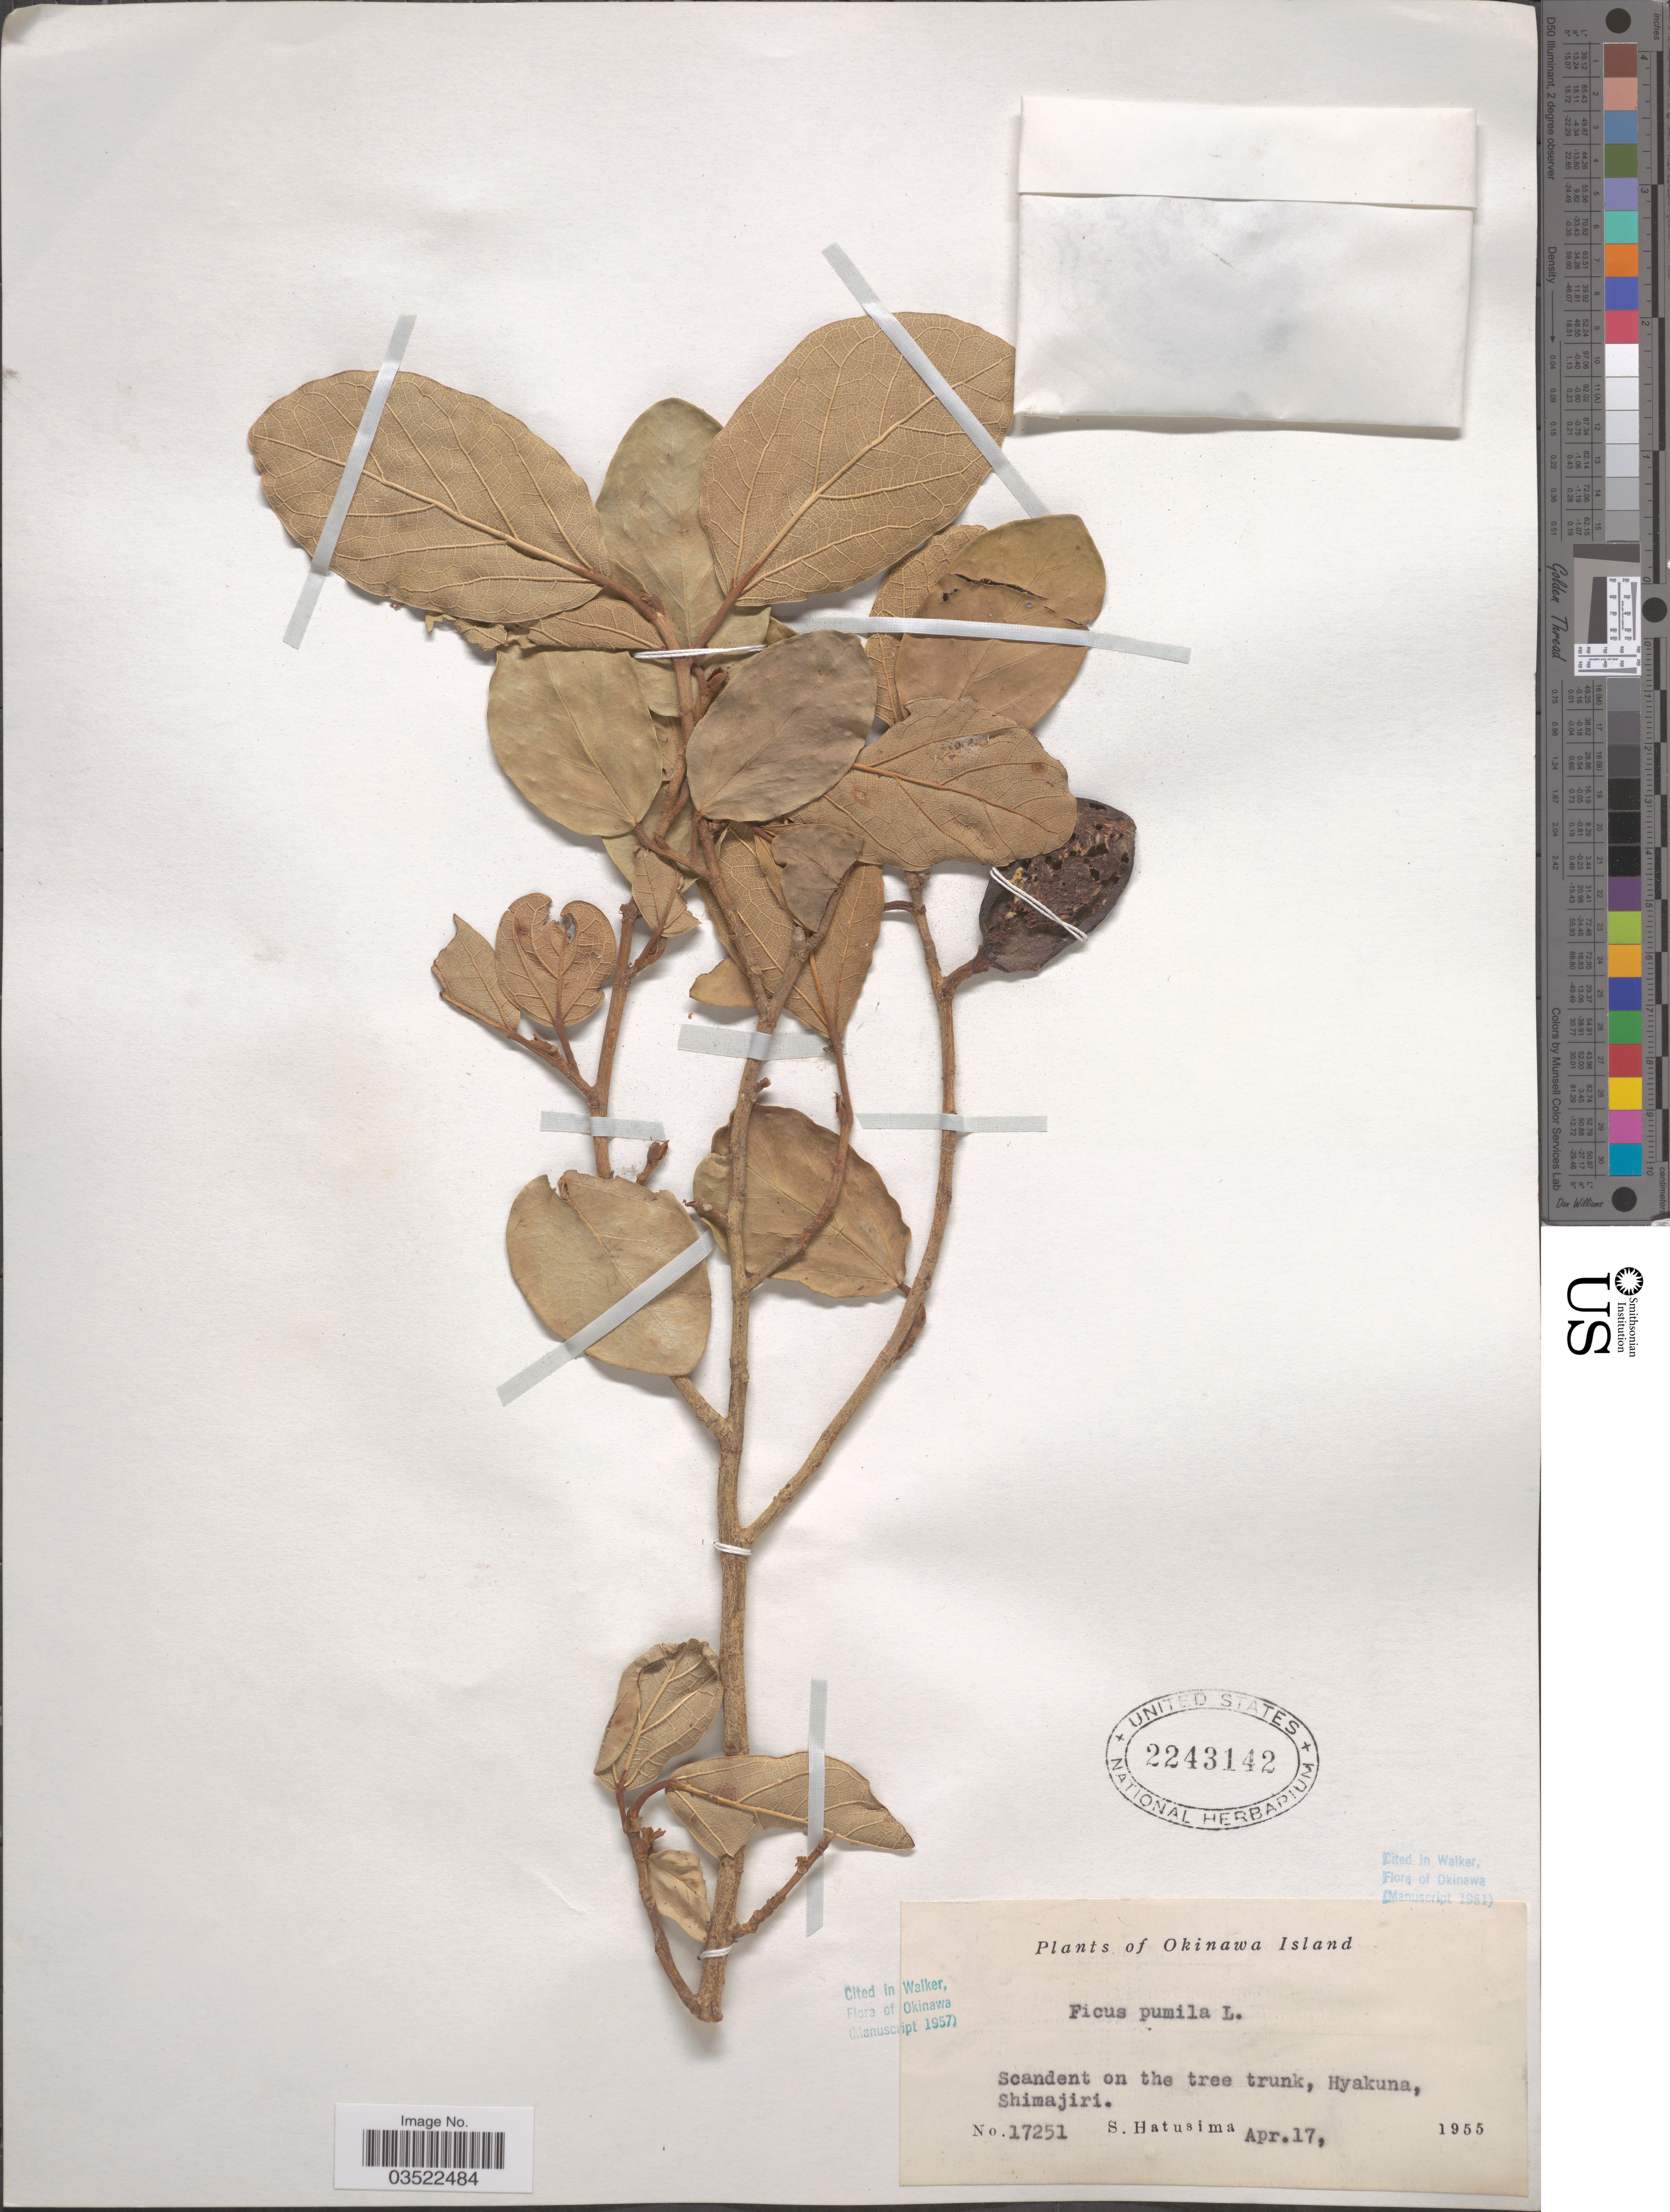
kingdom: Plantae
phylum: Tracheophyta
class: Magnoliopsida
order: Rosales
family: Moraceae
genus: Ficus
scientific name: Ficus pumila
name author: L.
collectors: S. Hatusima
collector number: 17251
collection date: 1955-04-17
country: Japan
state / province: Okinawa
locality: Okinawa Island. Hyakuna, Shimajiri.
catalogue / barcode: US 2243142